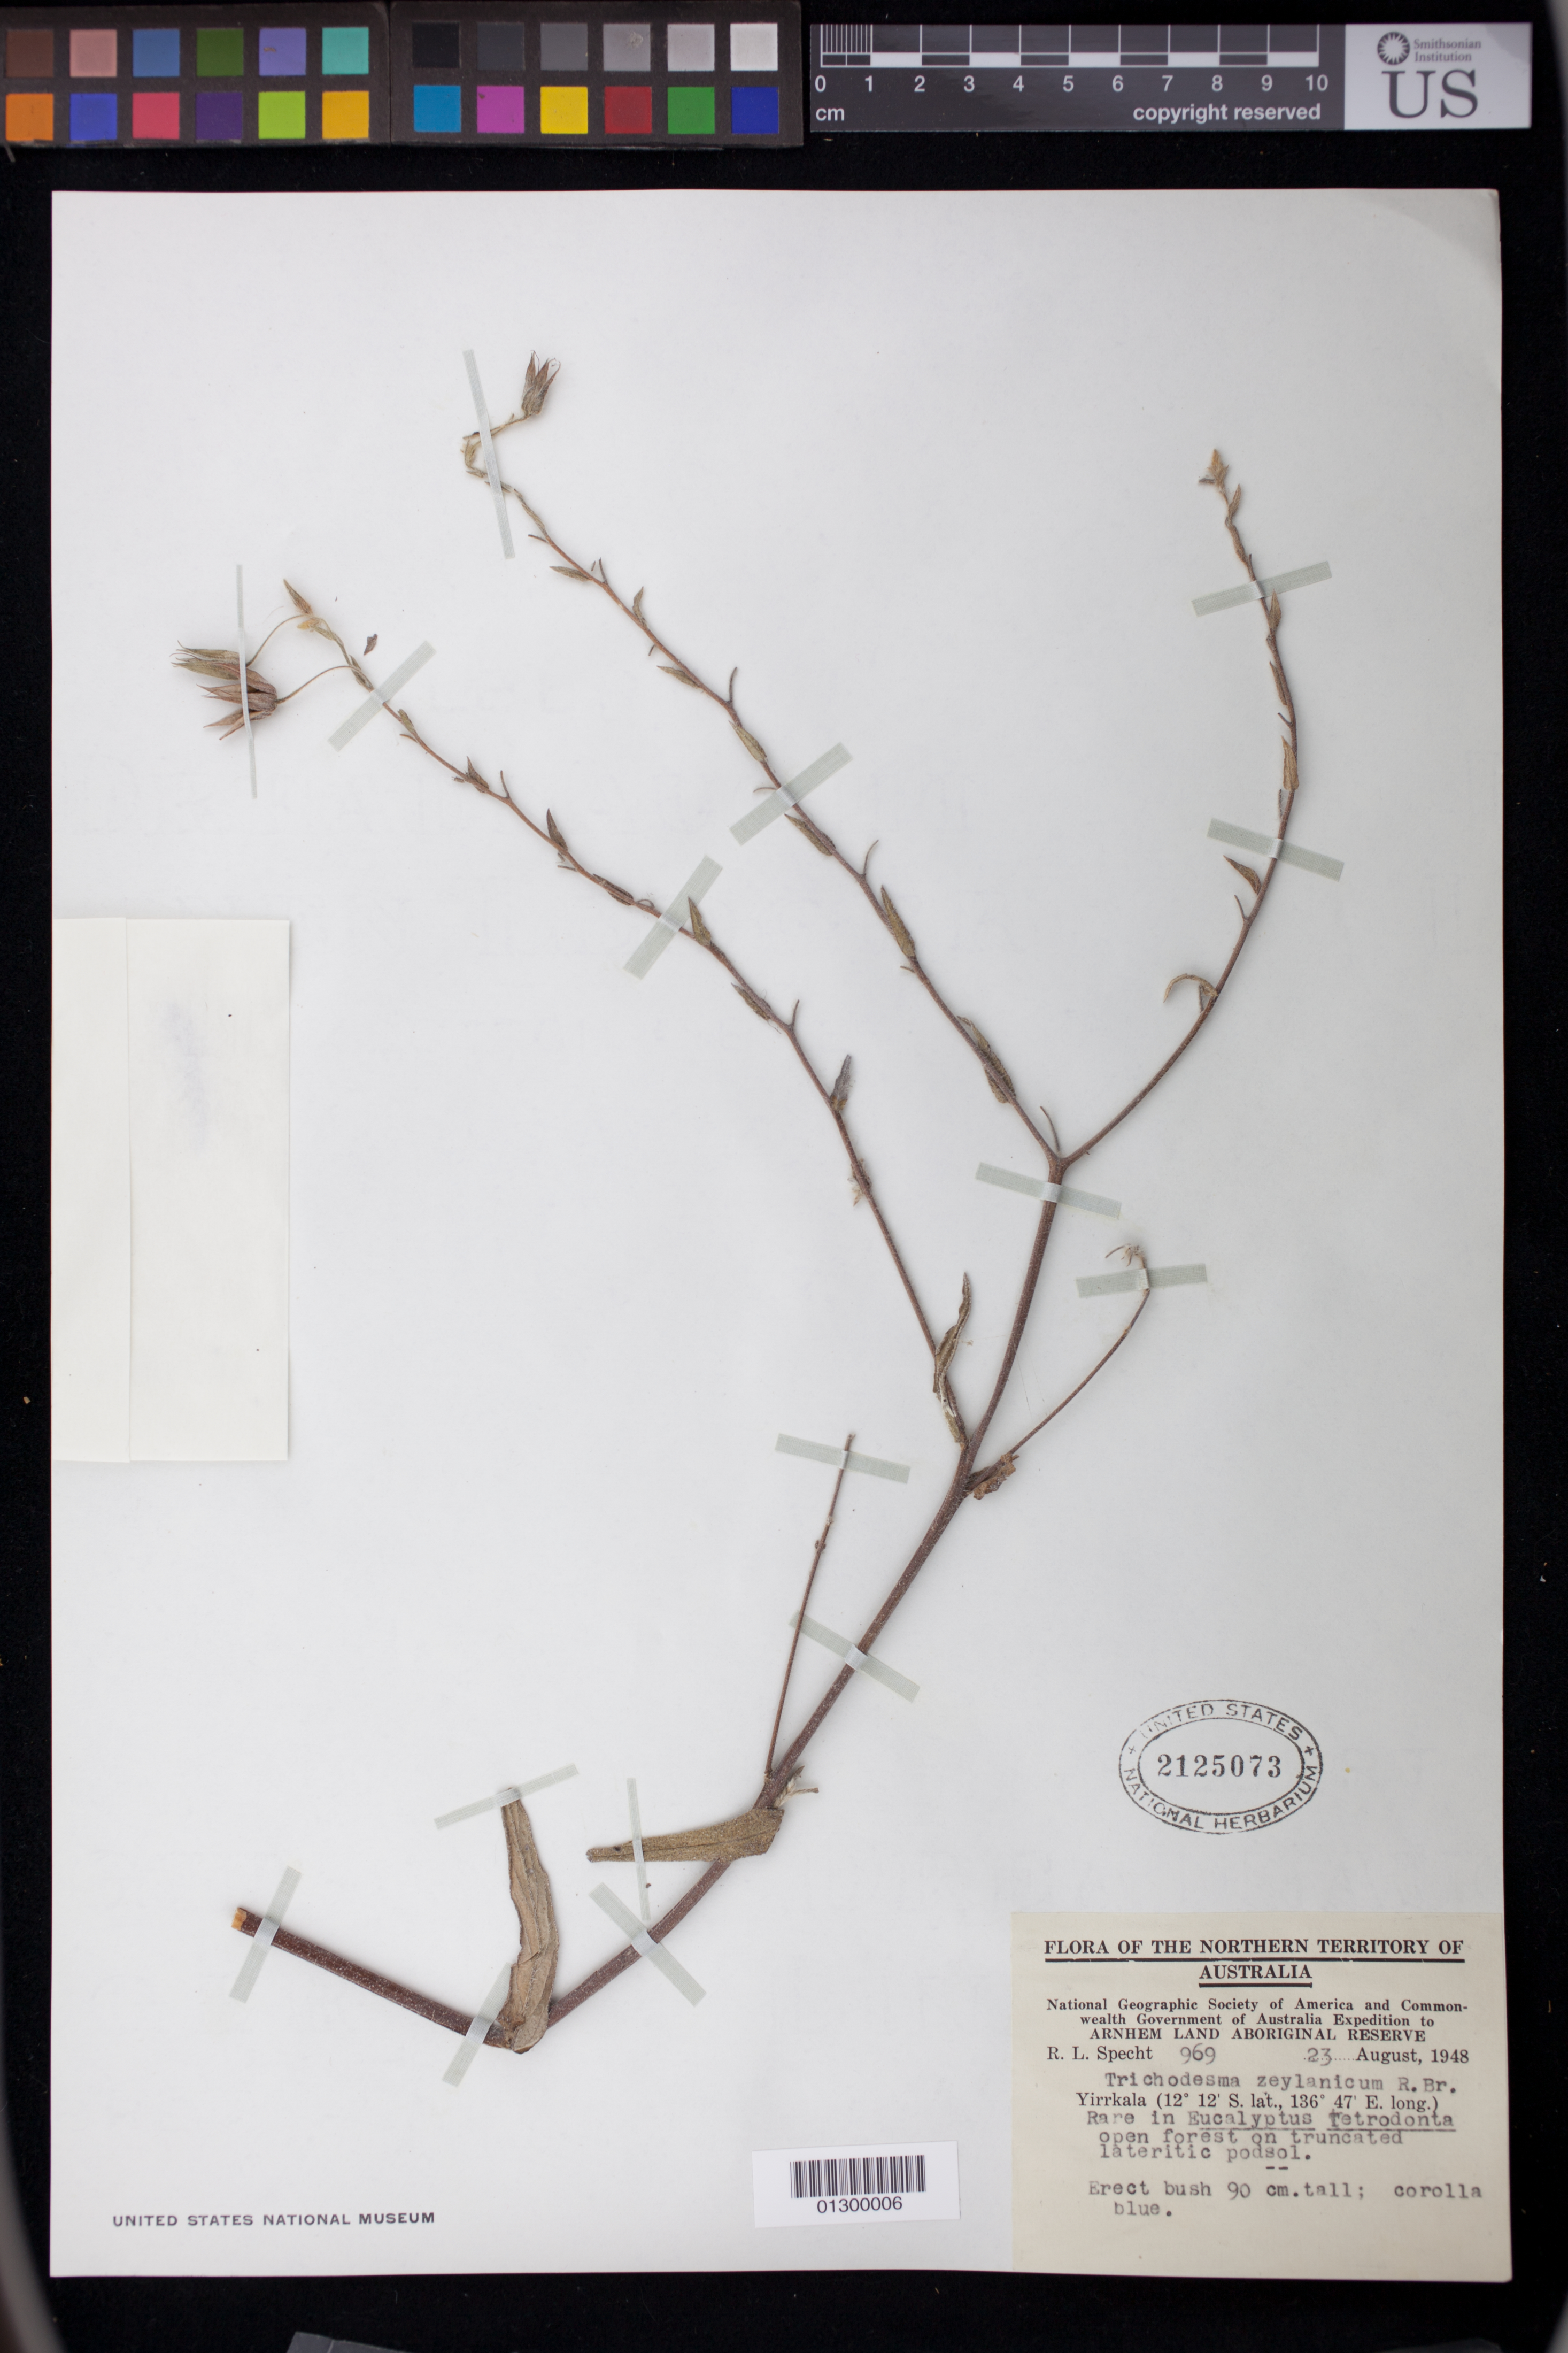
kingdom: Plantae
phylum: Tracheophyta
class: Magnoliopsida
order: Boraginales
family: Boraginaceae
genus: Trichodesma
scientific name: Trichodesma zeylanicum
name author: (Burm. f.) R. Br.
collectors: R. L. Specht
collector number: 969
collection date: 1948-08-23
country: Australia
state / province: Northern Territory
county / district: East Arnhem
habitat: Rare in Eucalyptus tetrodonta open forest on truncated lateritic podsol.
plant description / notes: Erect bush 90 cm. tall; corolla blue.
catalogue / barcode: US 2125073